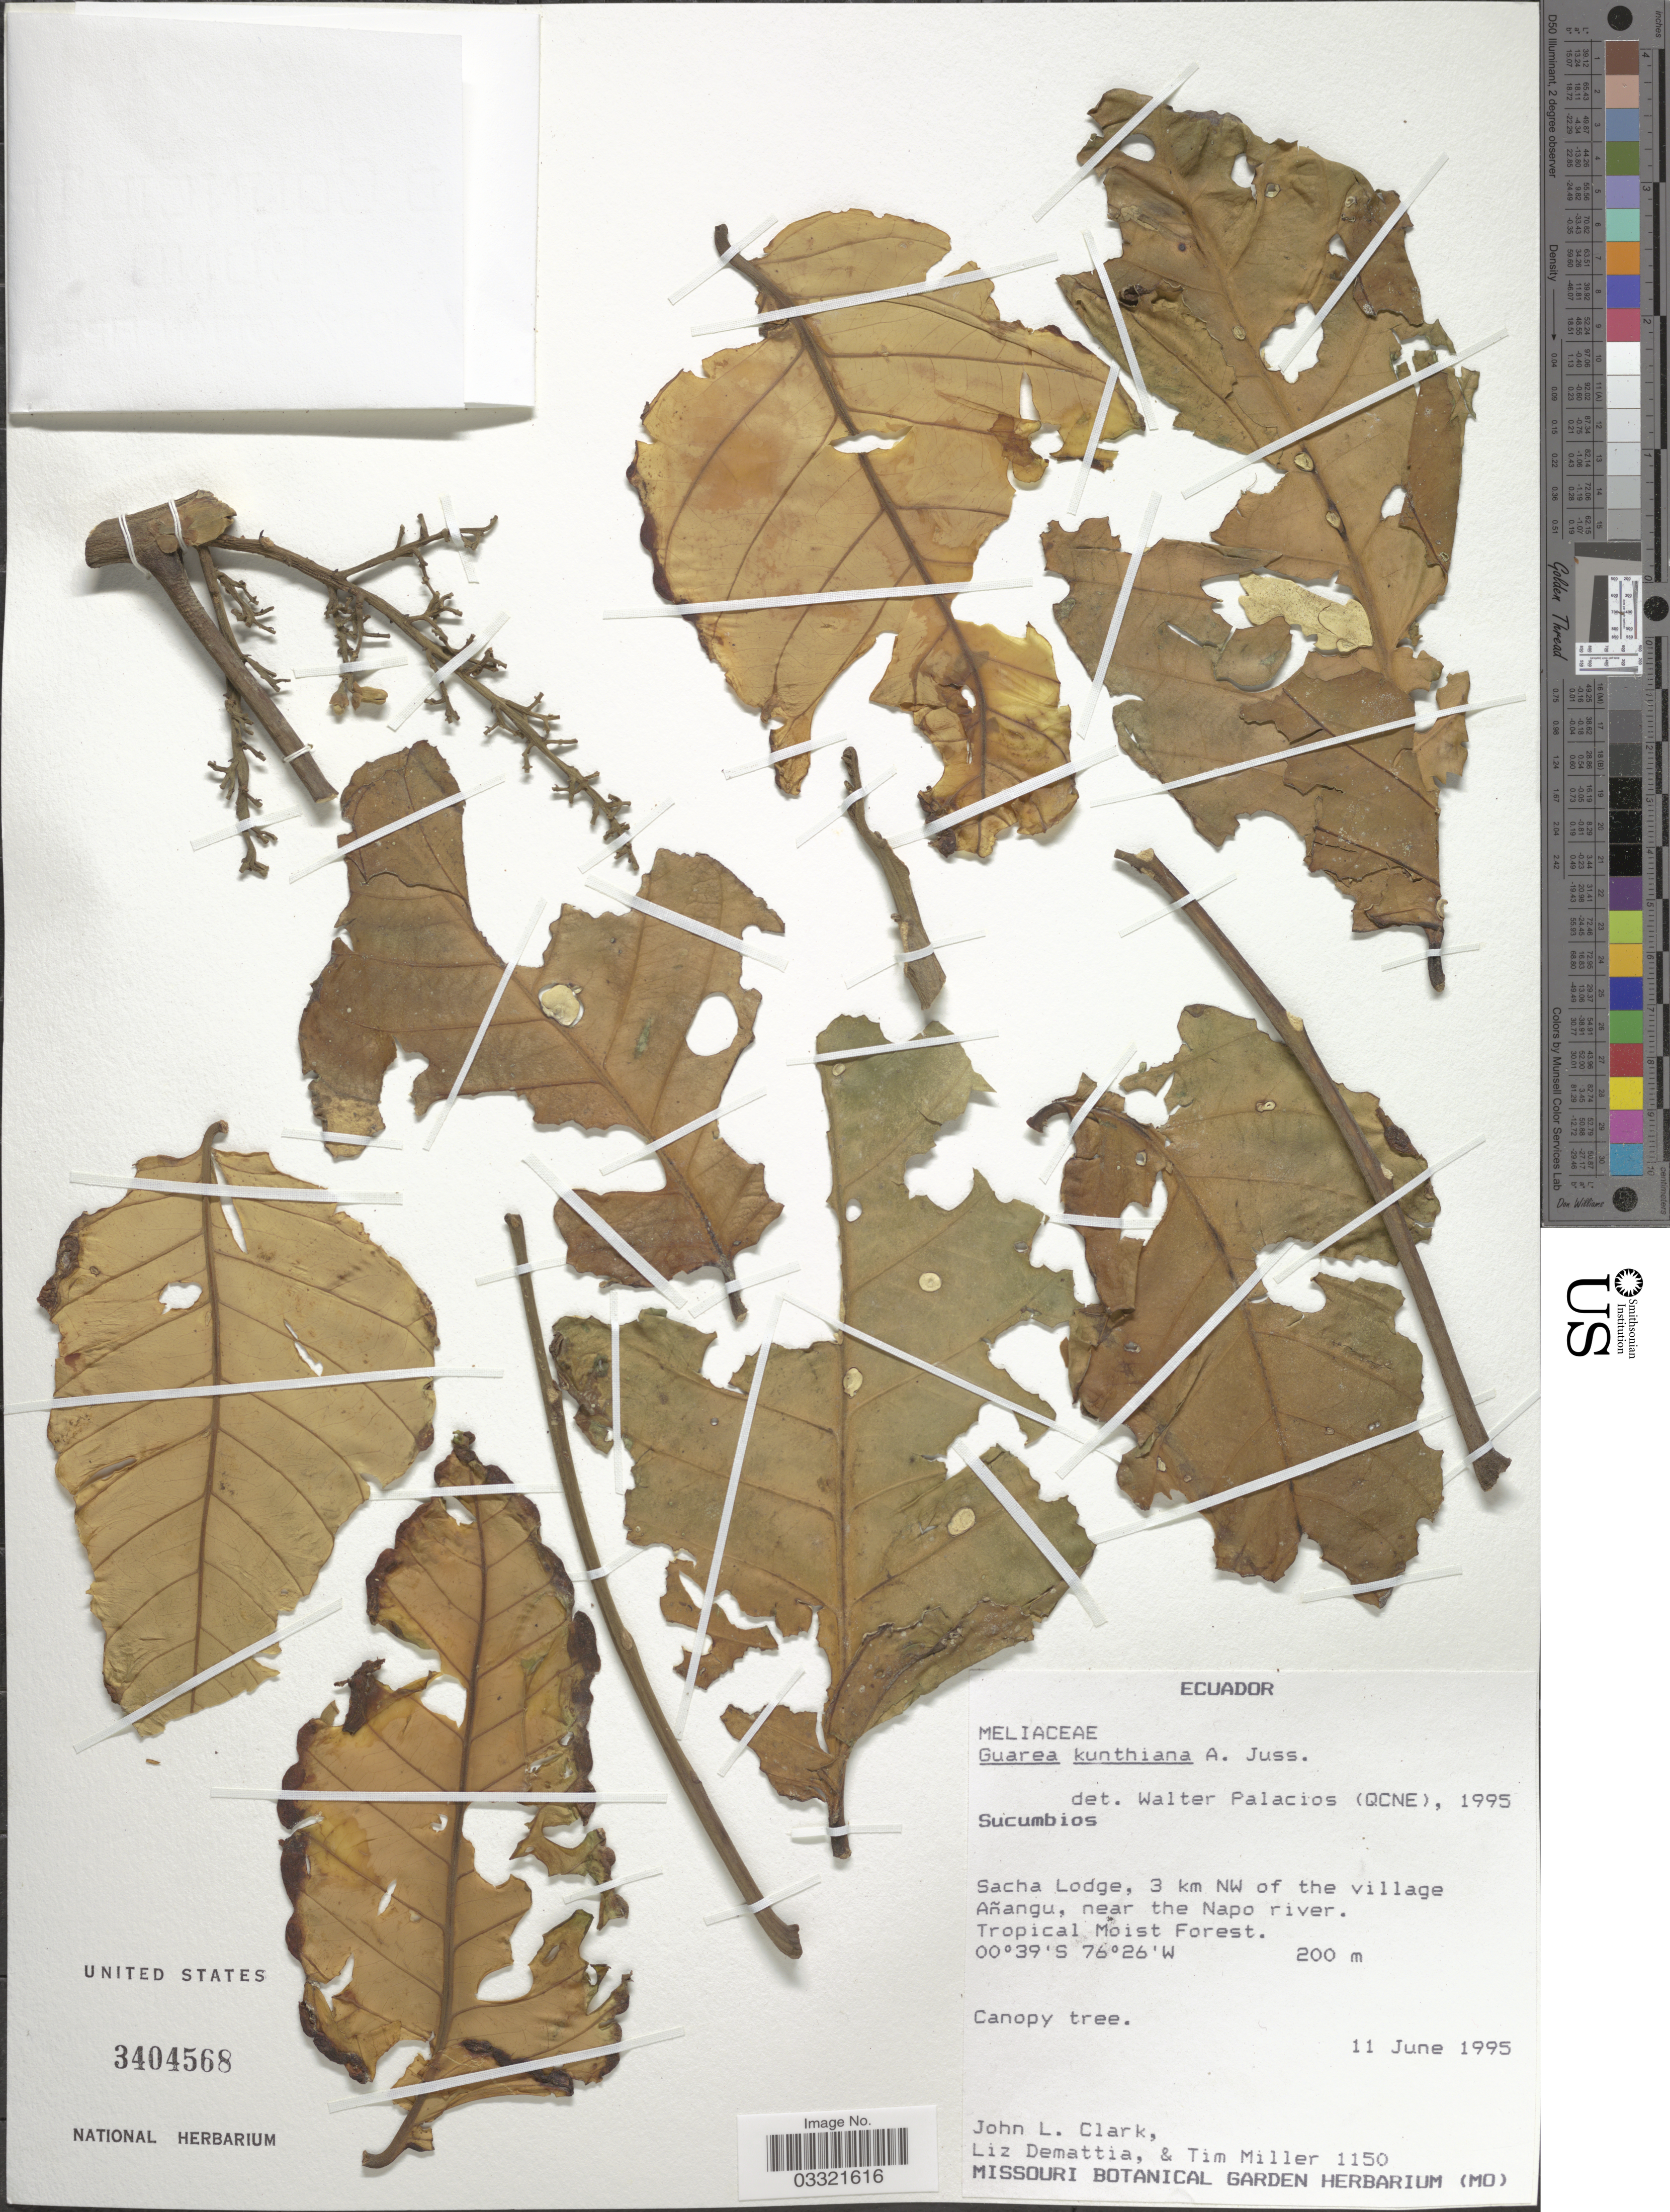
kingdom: Plantae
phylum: Tracheophyta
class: Magnoliopsida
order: Sapindales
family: Meliaceae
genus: Guarea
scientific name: Guarea kunthiana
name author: A. Juss.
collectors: J. L. Clark, L. Demattia & T. Miller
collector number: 1150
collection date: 1995-06-11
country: Ecuador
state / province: Sucumbíos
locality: Sacha Lodge, 3 km NW of the village Añangu, near the Napo river.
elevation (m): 200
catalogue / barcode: US 3404568